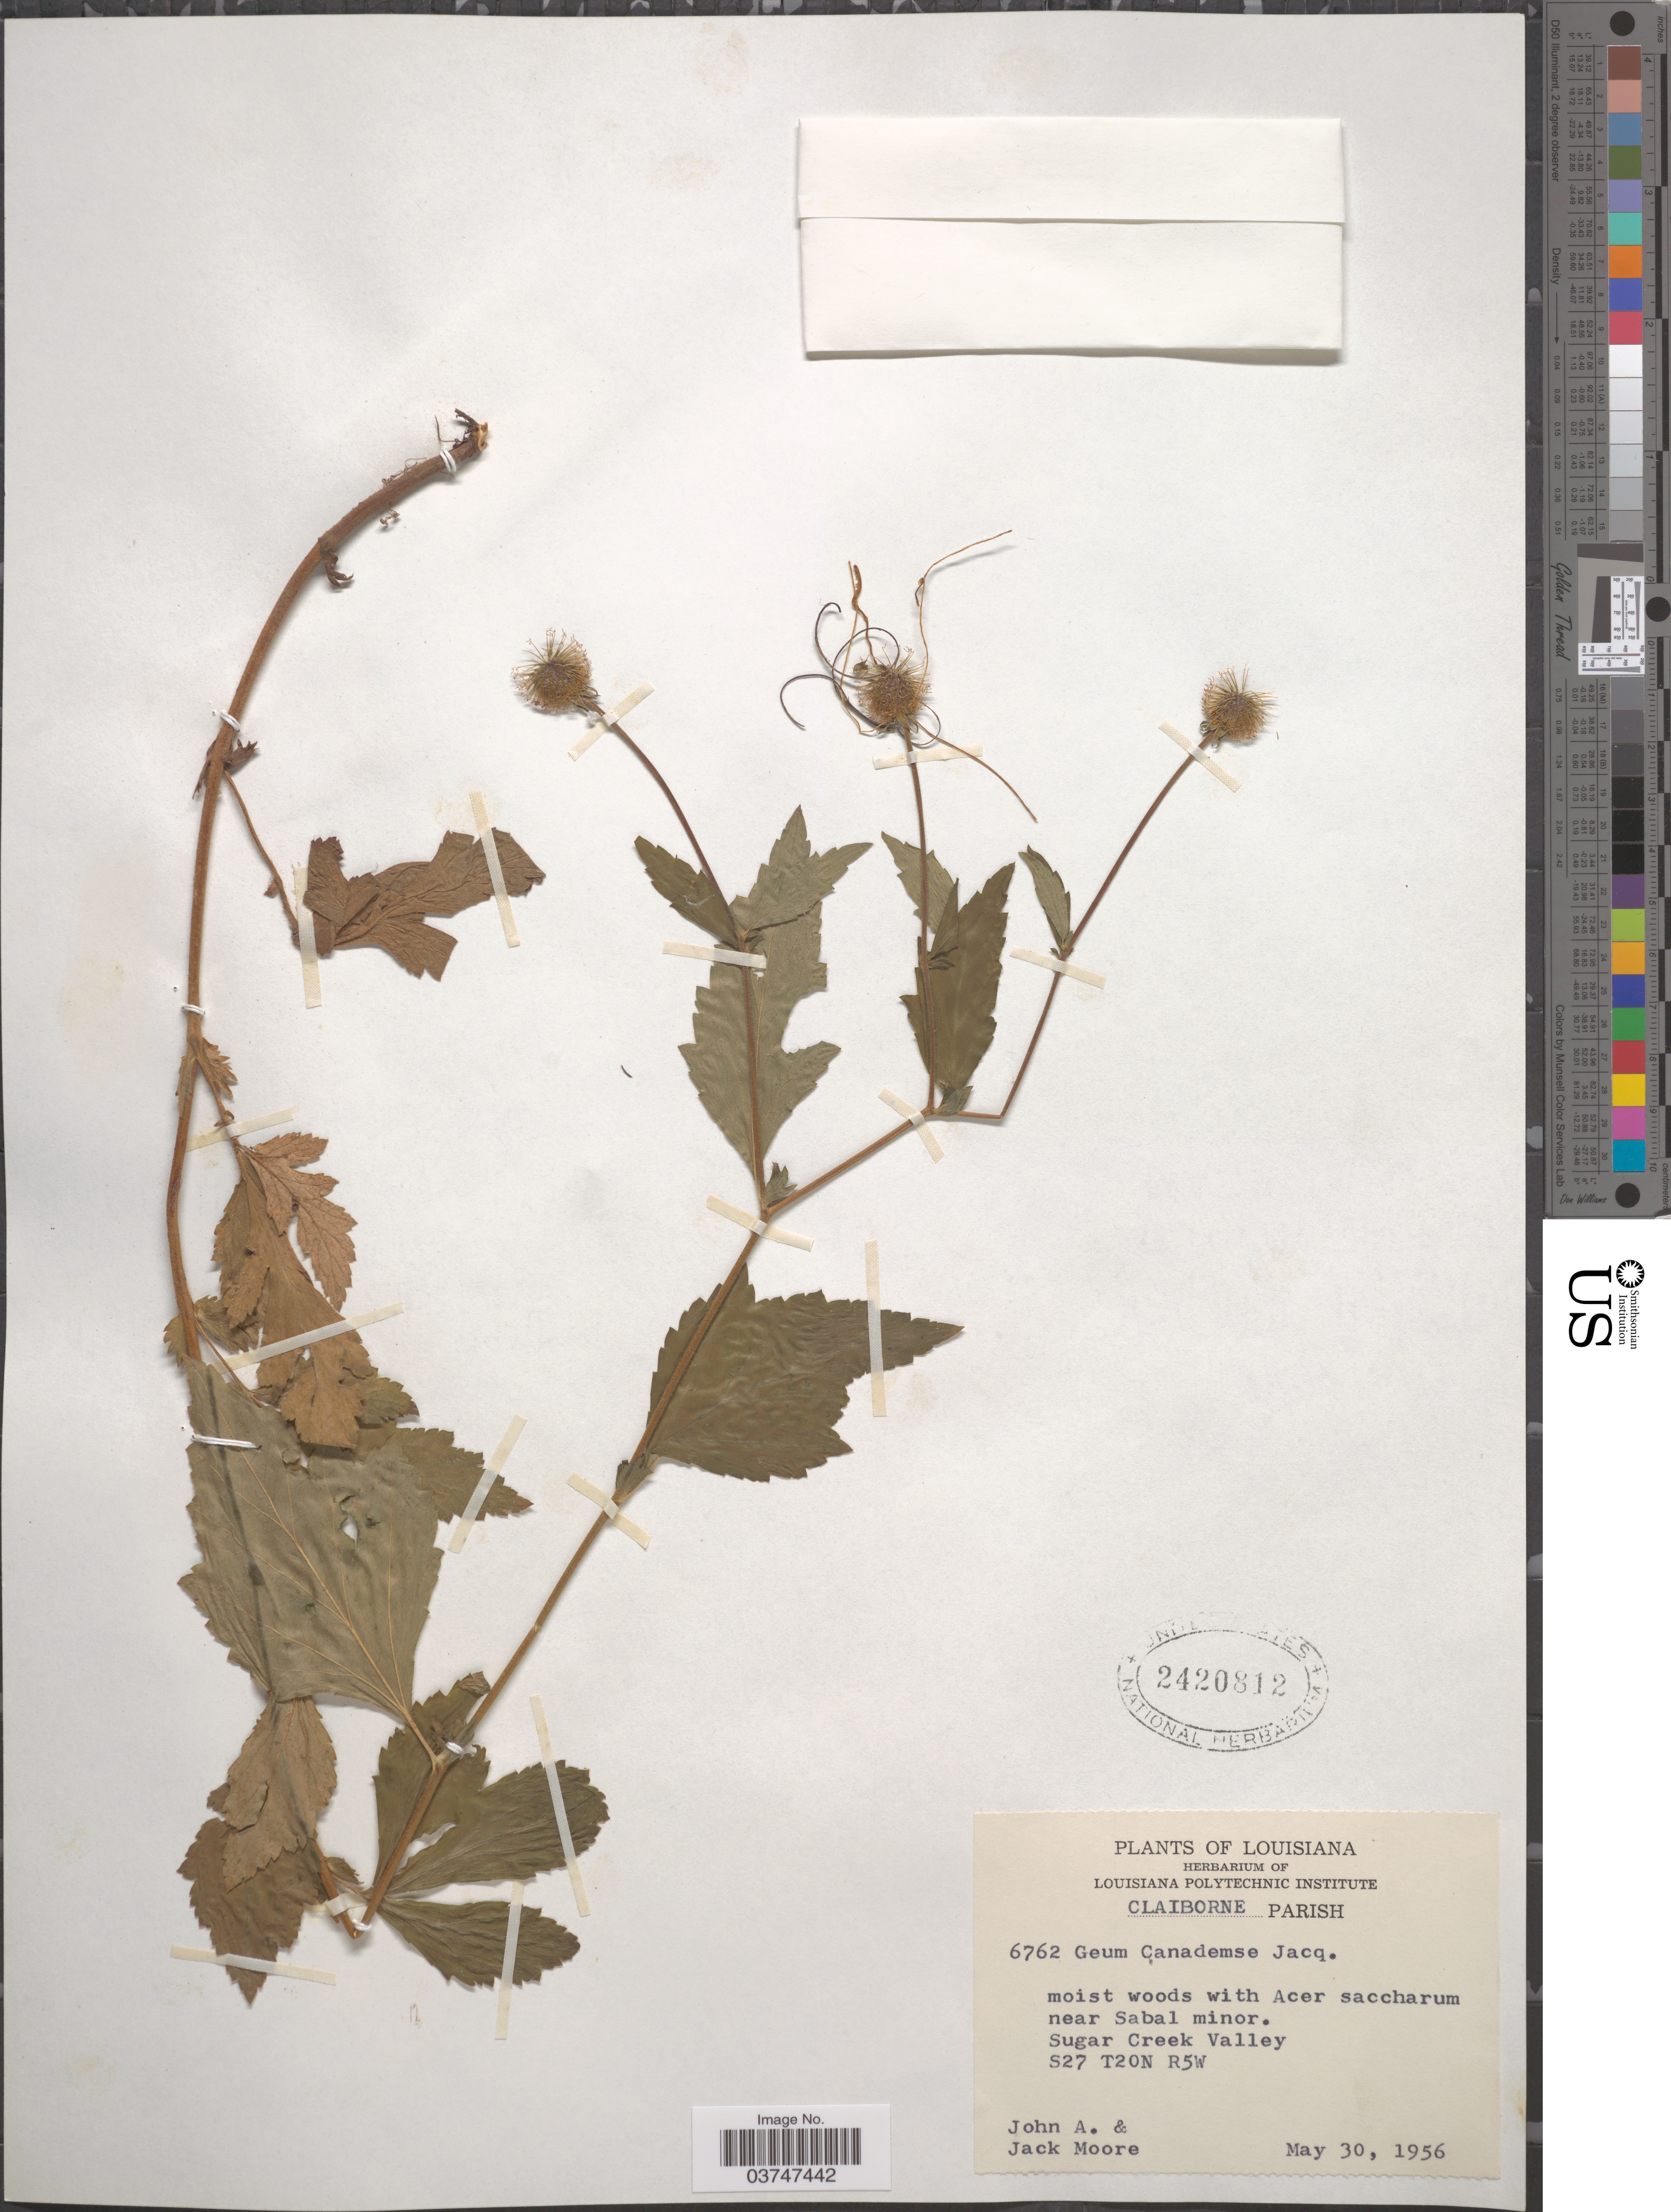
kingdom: Plantae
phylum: Tracheophyta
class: Magnoliopsida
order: Rosales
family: Rosaceae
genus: Geum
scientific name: Geum canadense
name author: Jacq.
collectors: J. A. Moore & J. Moore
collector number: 6762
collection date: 1956-05-30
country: United States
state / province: Louisiana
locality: Claiborne Parish. Near Sabal minor. Sugar Creek Valley. S27 T20N R5W.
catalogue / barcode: US 2420812